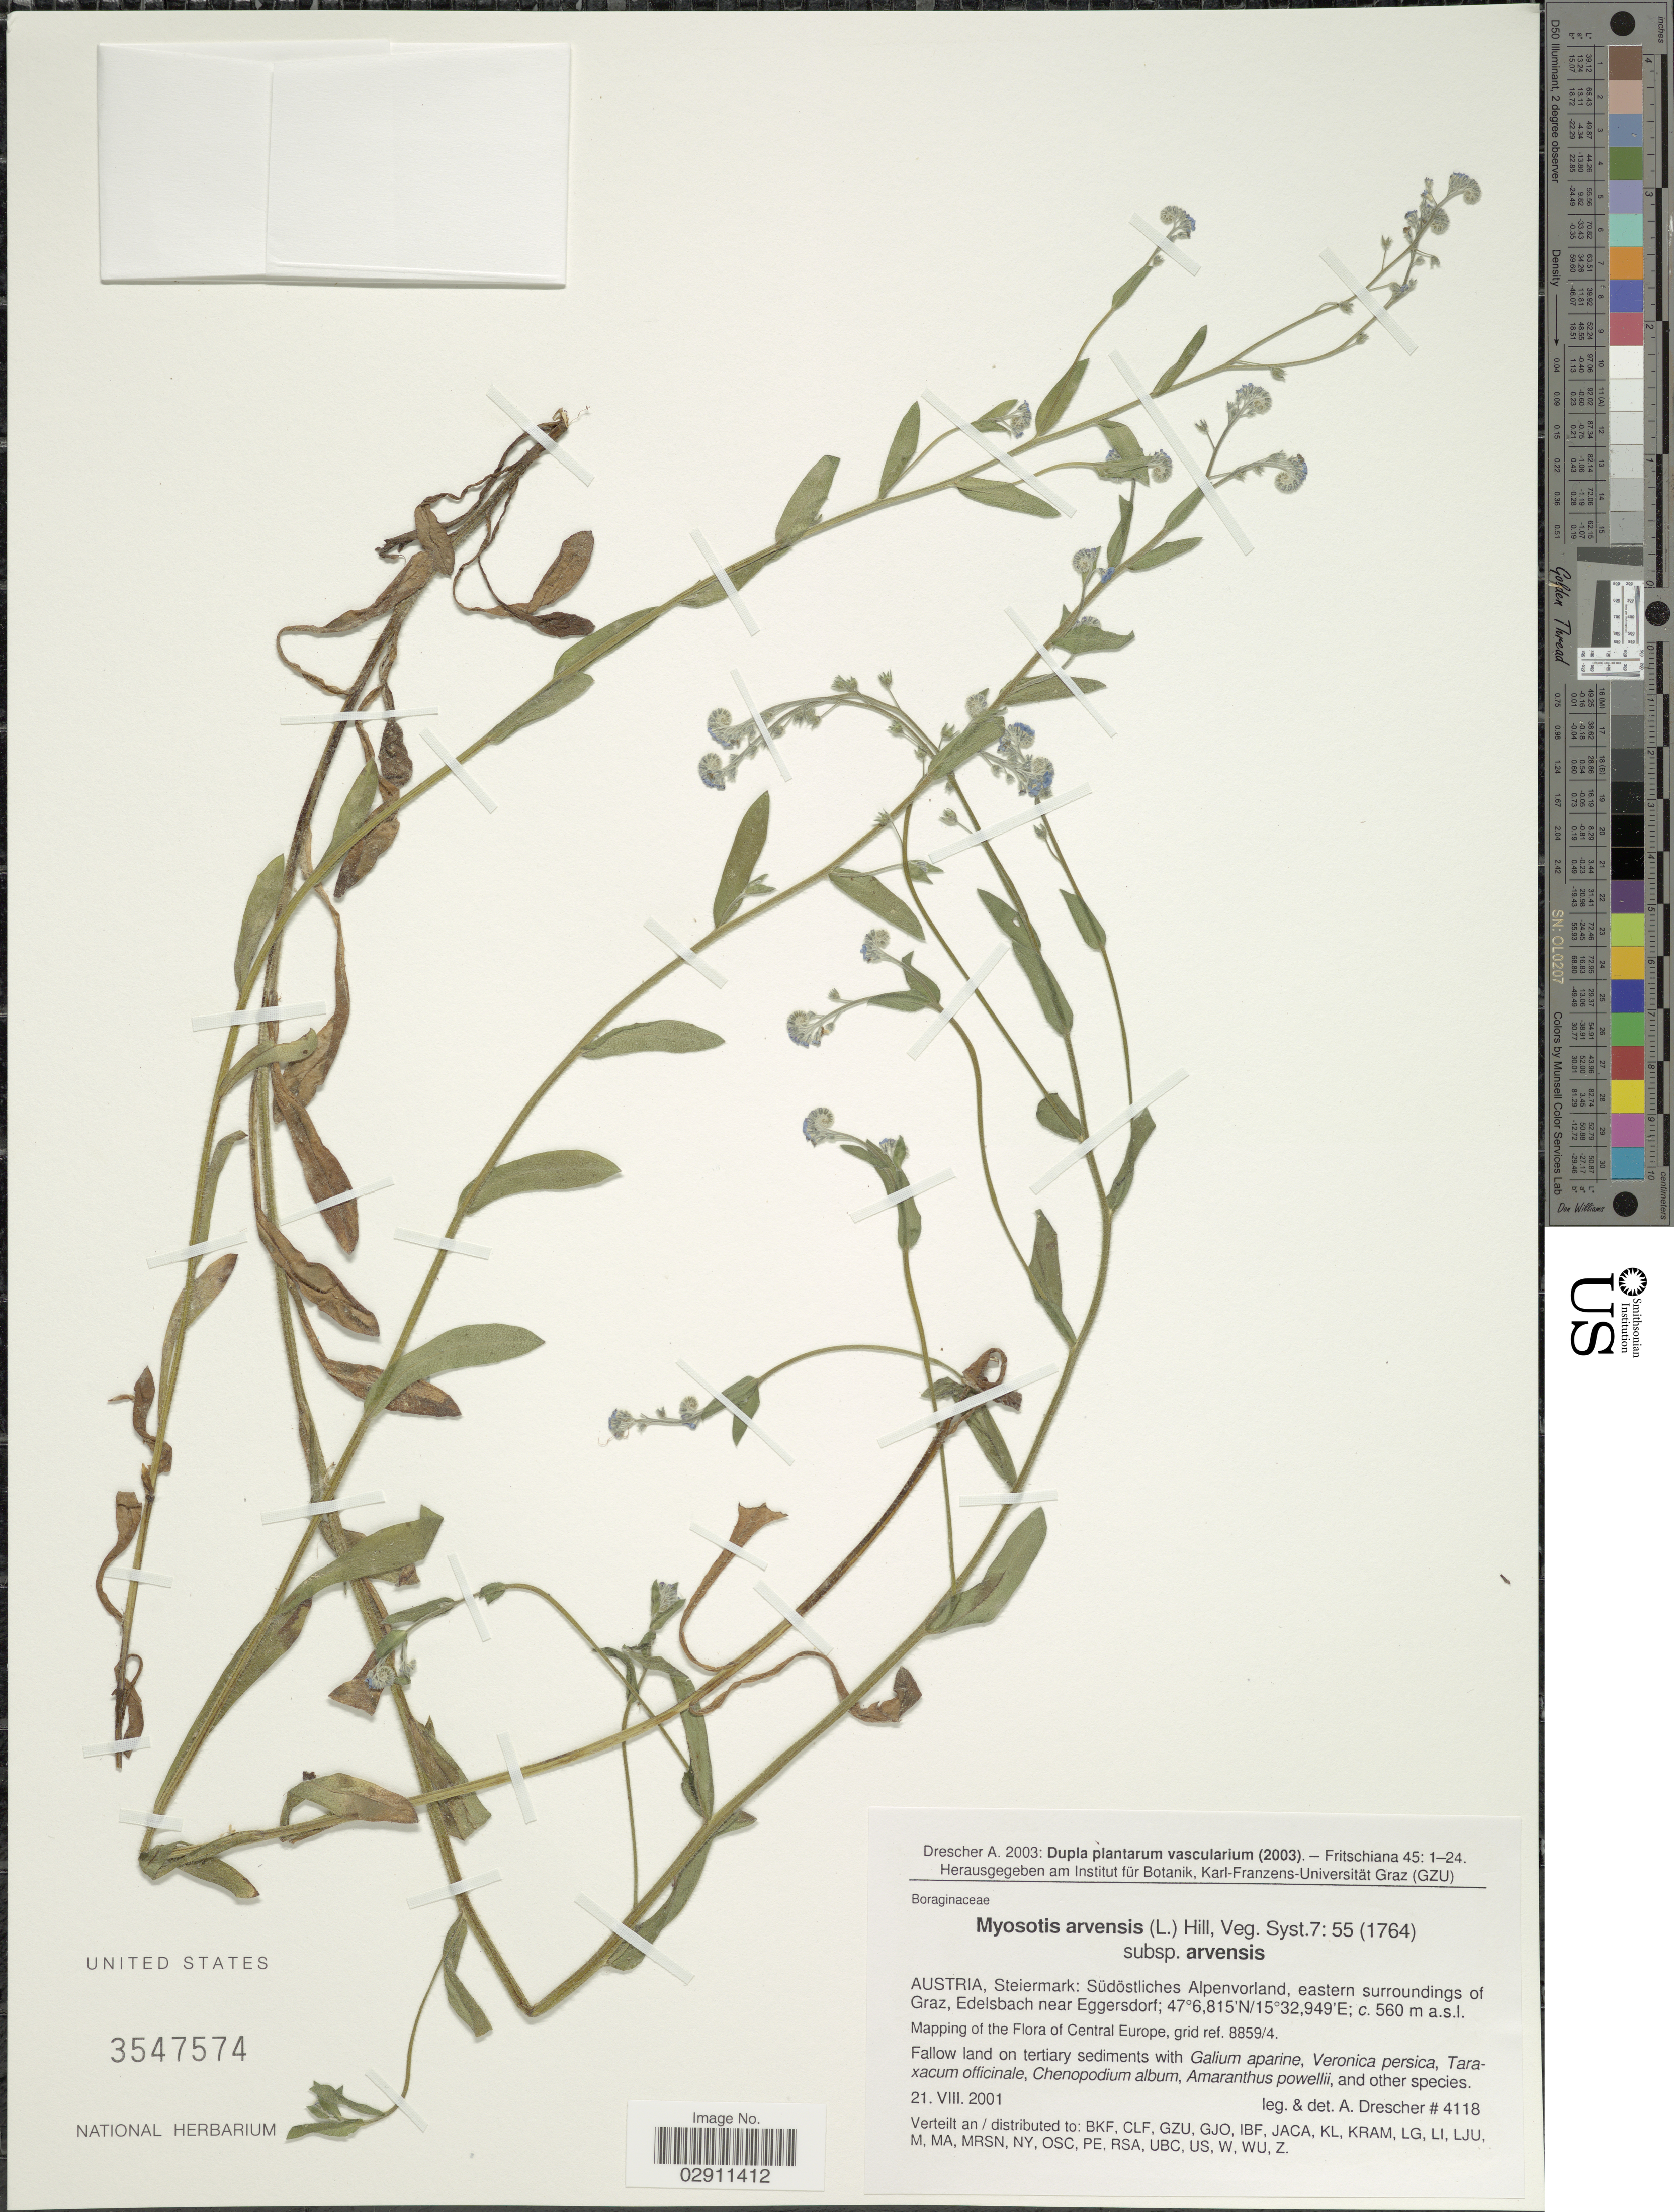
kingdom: Plantae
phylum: Tracheophyta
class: Magnoliopsida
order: Boraginales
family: Boraginaceae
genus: Myosotis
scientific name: Myosotis arvensis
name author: (L.) Hill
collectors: A. Drescher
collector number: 4118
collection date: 2001-08-21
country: Austria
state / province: Steiermark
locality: Südöstliches Alpenvorland, eastern surroundings of Graz, Edelsbach near Eggersdorf, Mapping of the Flora of Central Europe, grid ref. 8859/4.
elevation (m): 560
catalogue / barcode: US 3547574